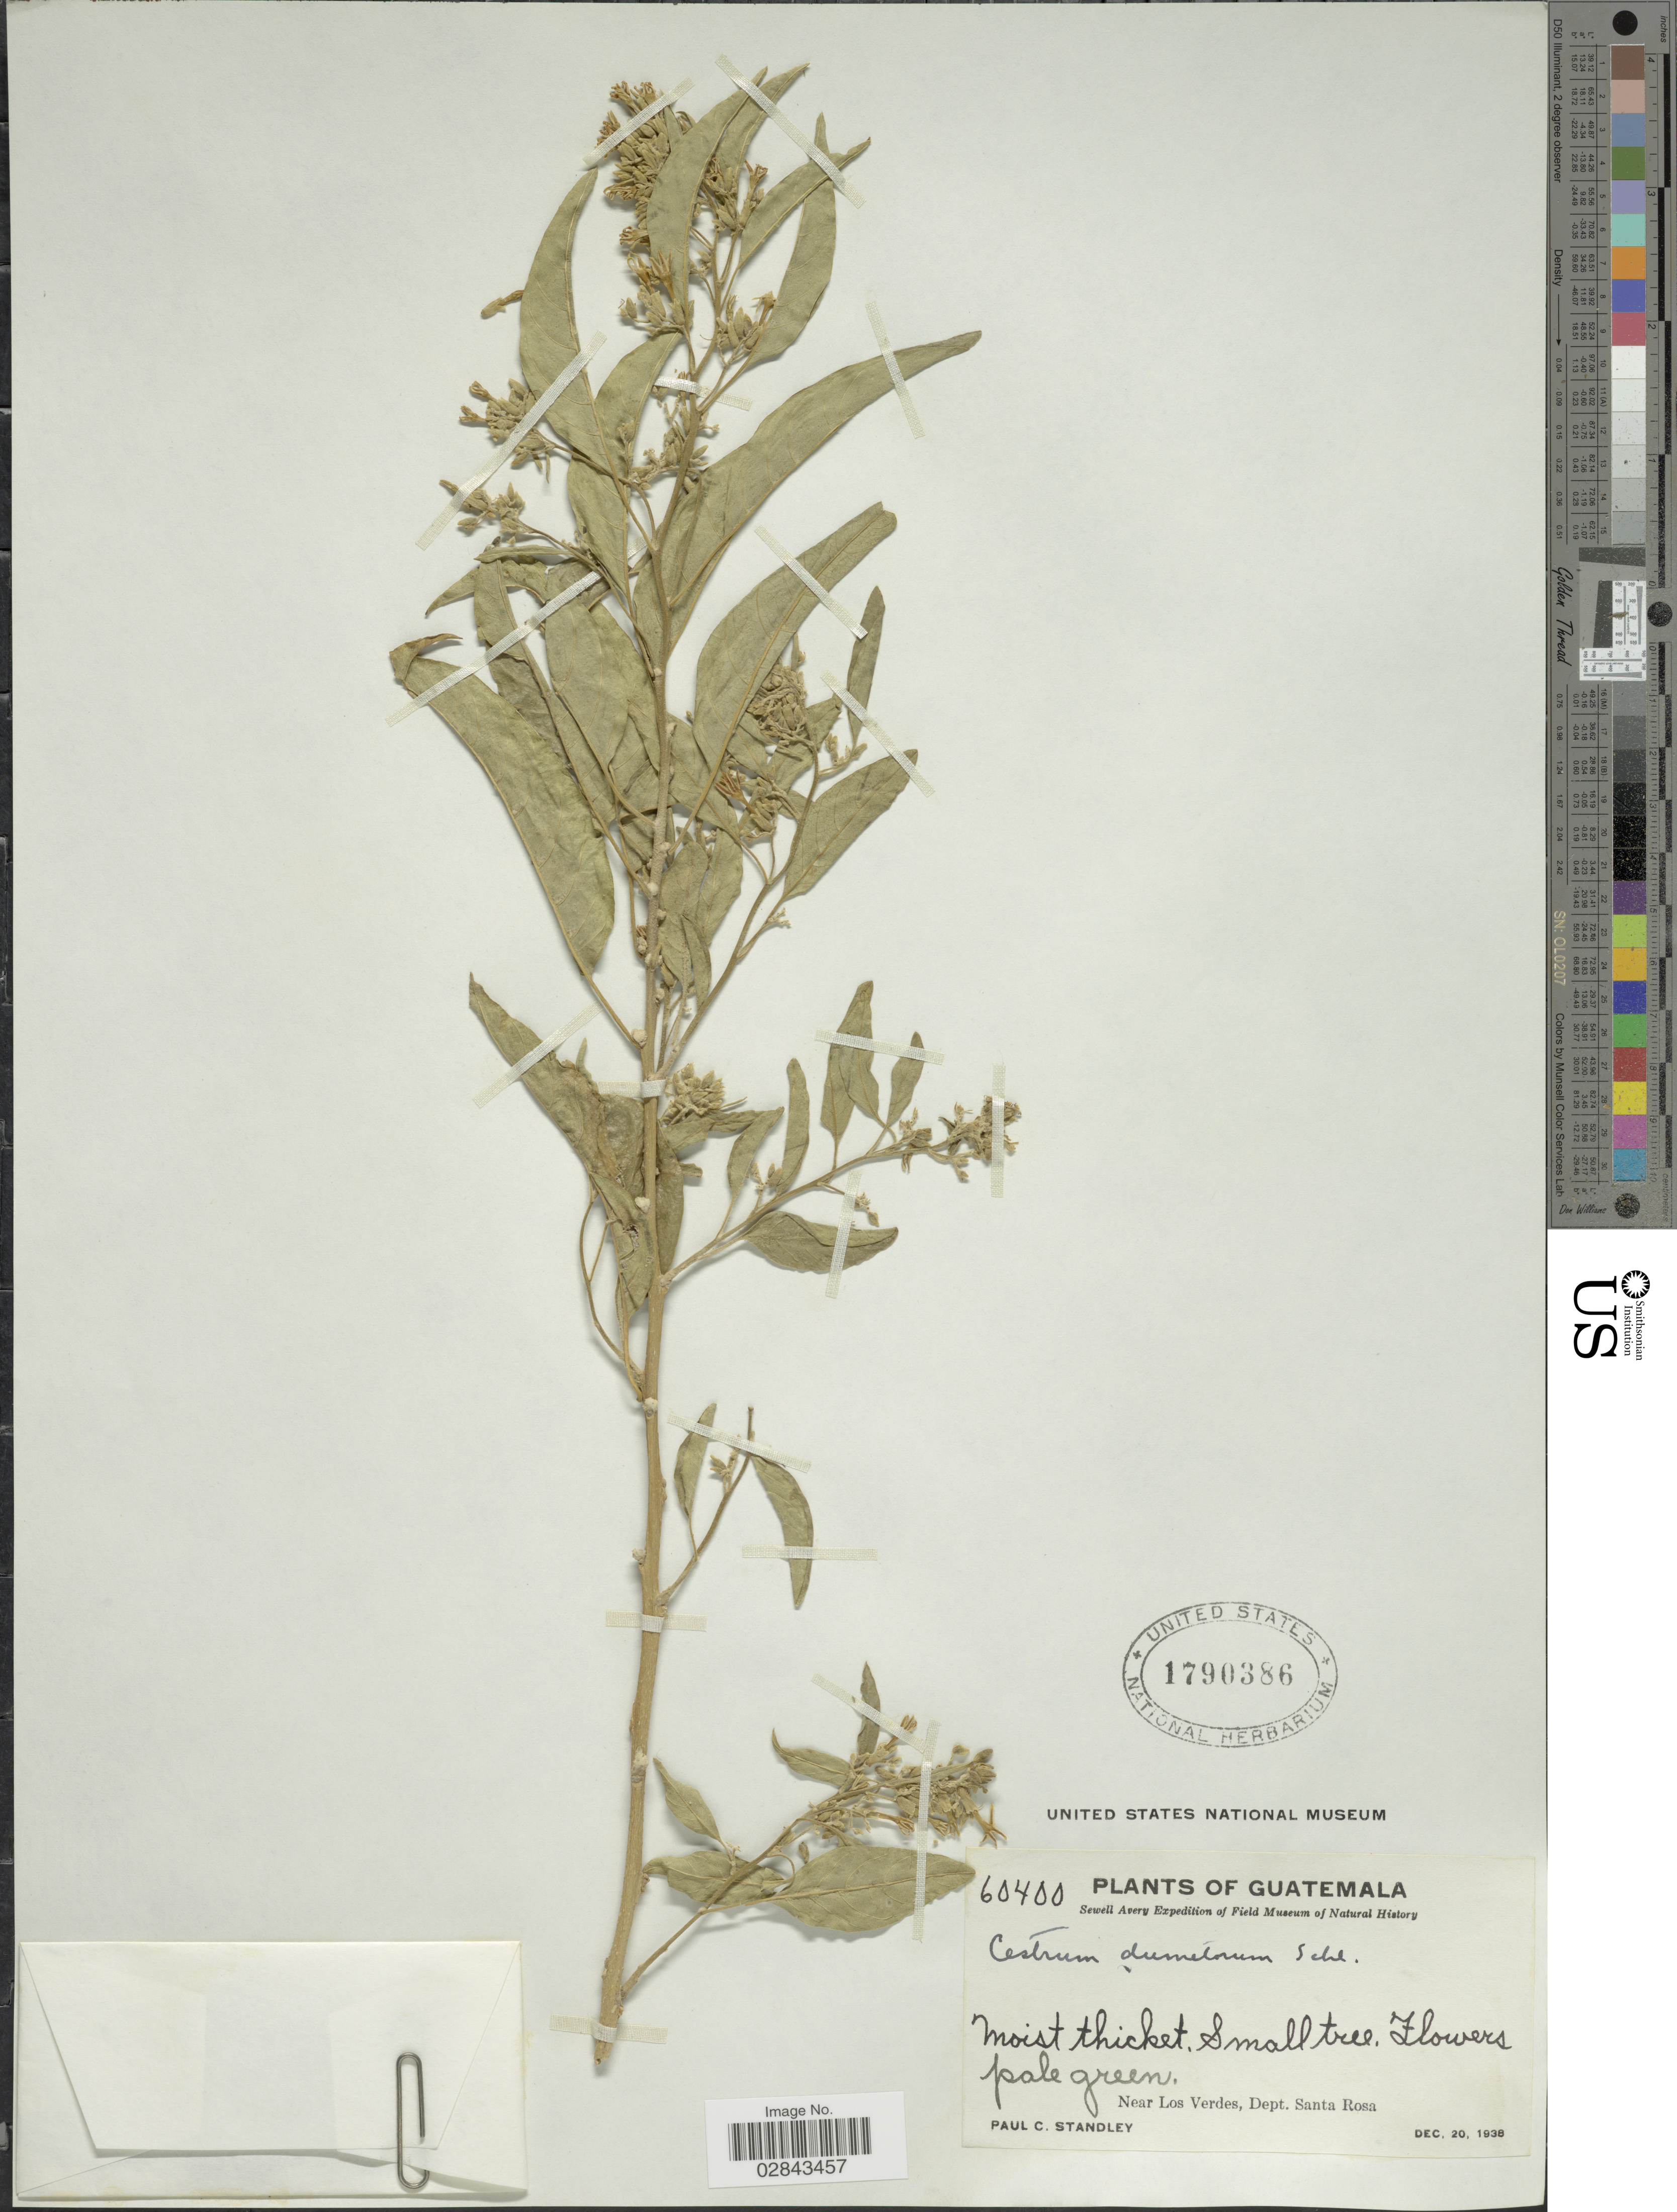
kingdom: Plantae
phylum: Tracheophyta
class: Magnoliopsida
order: Solanales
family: Solanaceae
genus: Cestrum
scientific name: Cestrum dumetorum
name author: Schltdl.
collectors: P. C. Standley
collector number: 60400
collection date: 1938-12-20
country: Guatemala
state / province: Santa Rosa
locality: Near Los Verdes, Dept. Santa Rosa.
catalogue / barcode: US 1790386